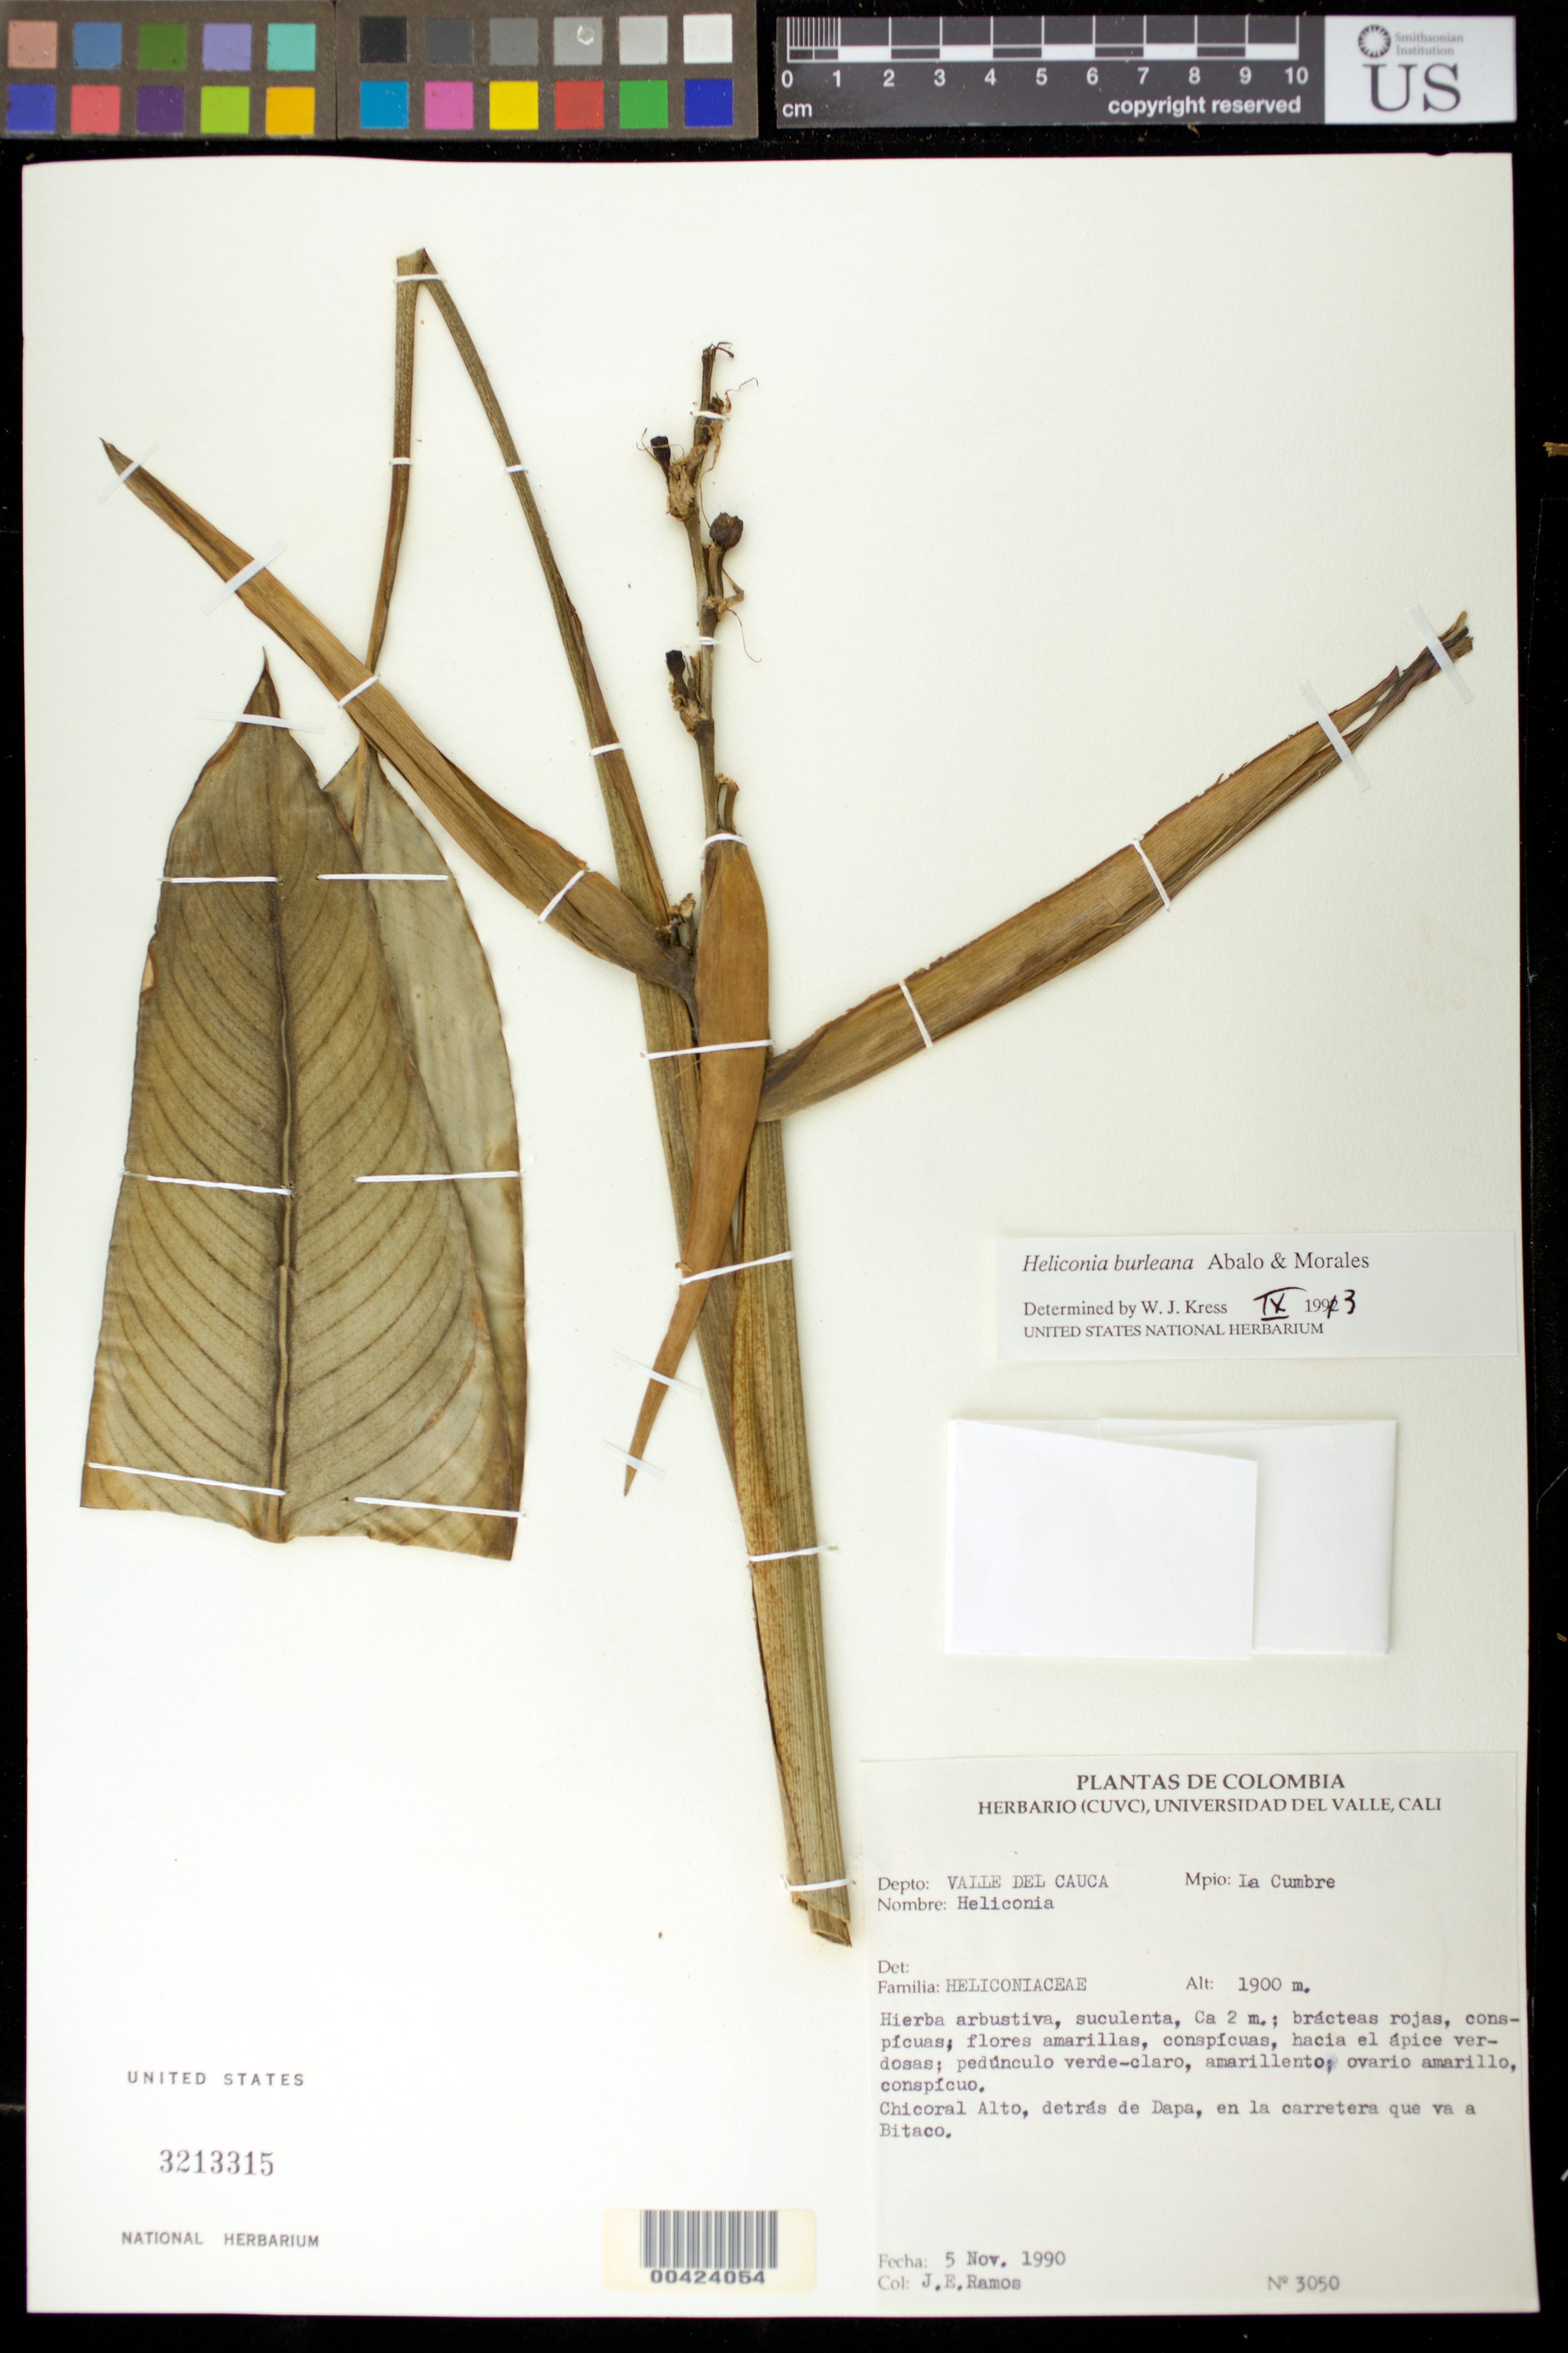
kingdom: Plantae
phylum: Tracheophyta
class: Liliopsida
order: Zingiberales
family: Heliconiaceae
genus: Heliconia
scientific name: Heliconia burleana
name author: Abalo & G. Morales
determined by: Kress, W. J., (US), Smithsonian Institution - National Museum of Natural History (UNITED STATES)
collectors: J. E. Ramos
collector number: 3050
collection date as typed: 05 Nov 1990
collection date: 1990-11-05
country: Colombia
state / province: Valle del Cauca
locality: Chicoral Alto, detras de dapa, en la Carretera que va a Bitaco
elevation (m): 1900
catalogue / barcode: US 3213315